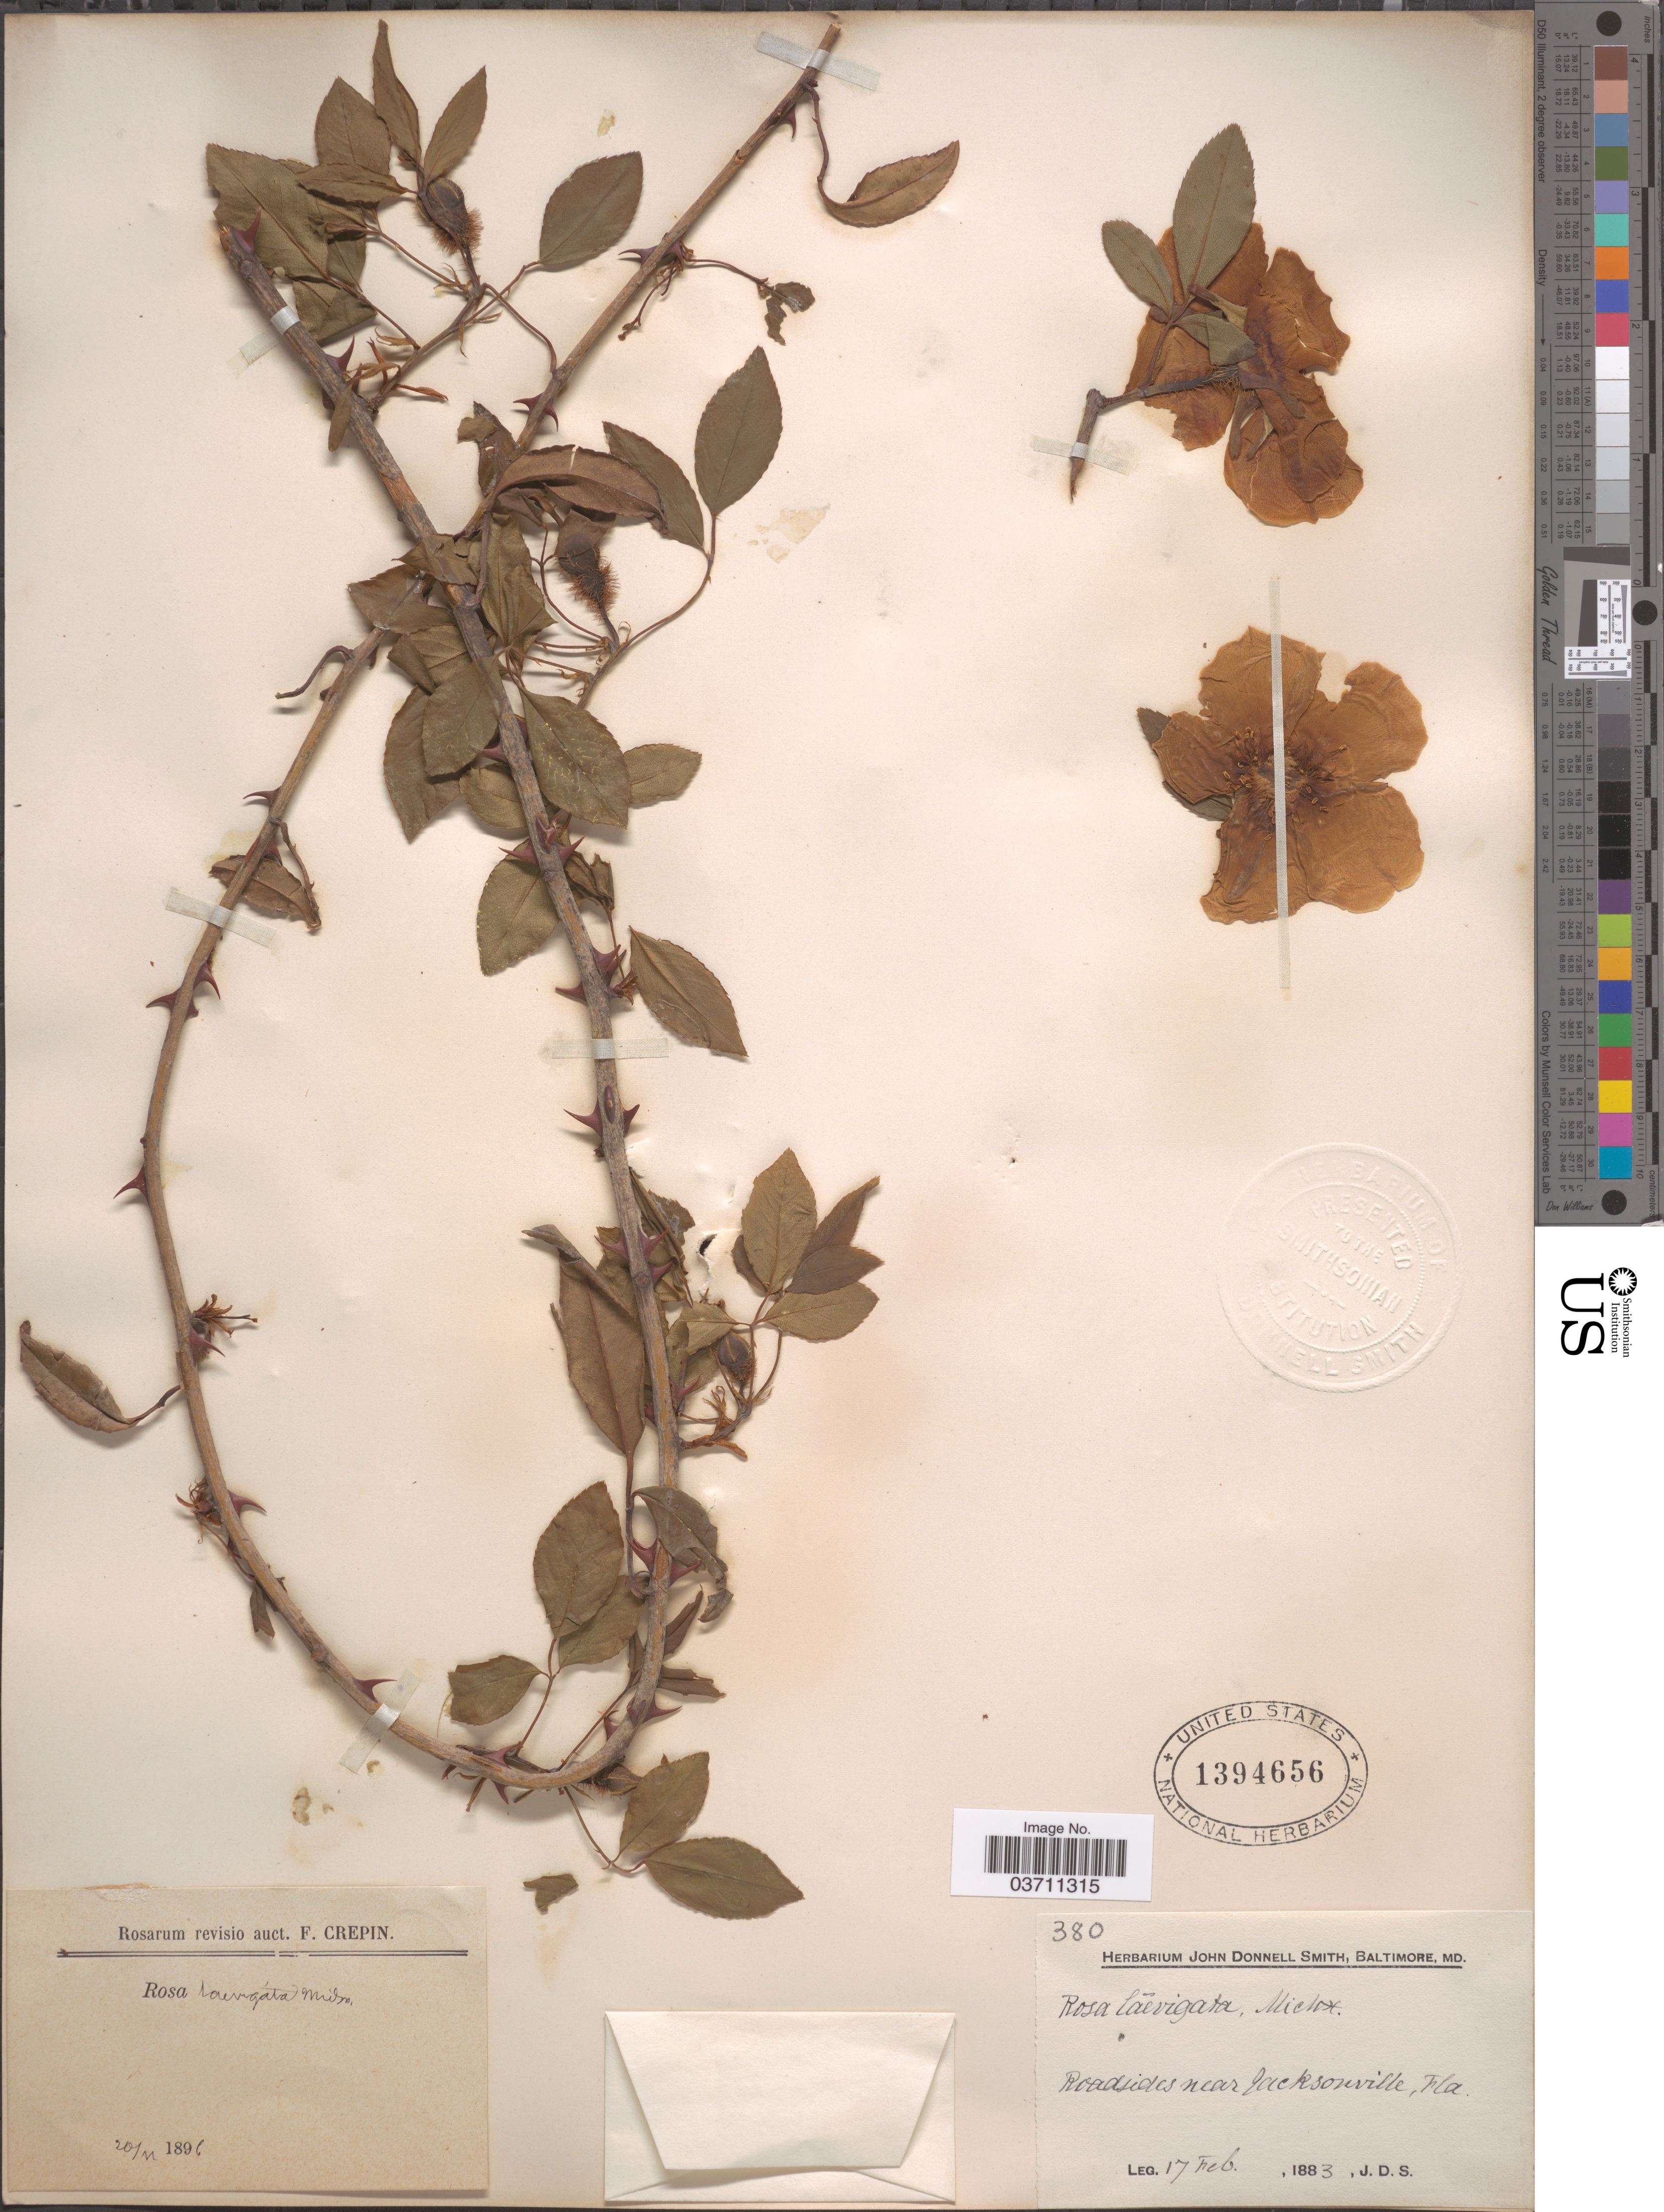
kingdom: Plantae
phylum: Tracheophyta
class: Magnoliopsida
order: Rosales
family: Rosaceae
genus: Rosa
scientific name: Rosa laevigata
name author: Michx.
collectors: J. Donnell Smith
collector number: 380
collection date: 1883-02-17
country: United States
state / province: Florida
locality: Roadsides near Jacksonville.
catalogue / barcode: US 1394656